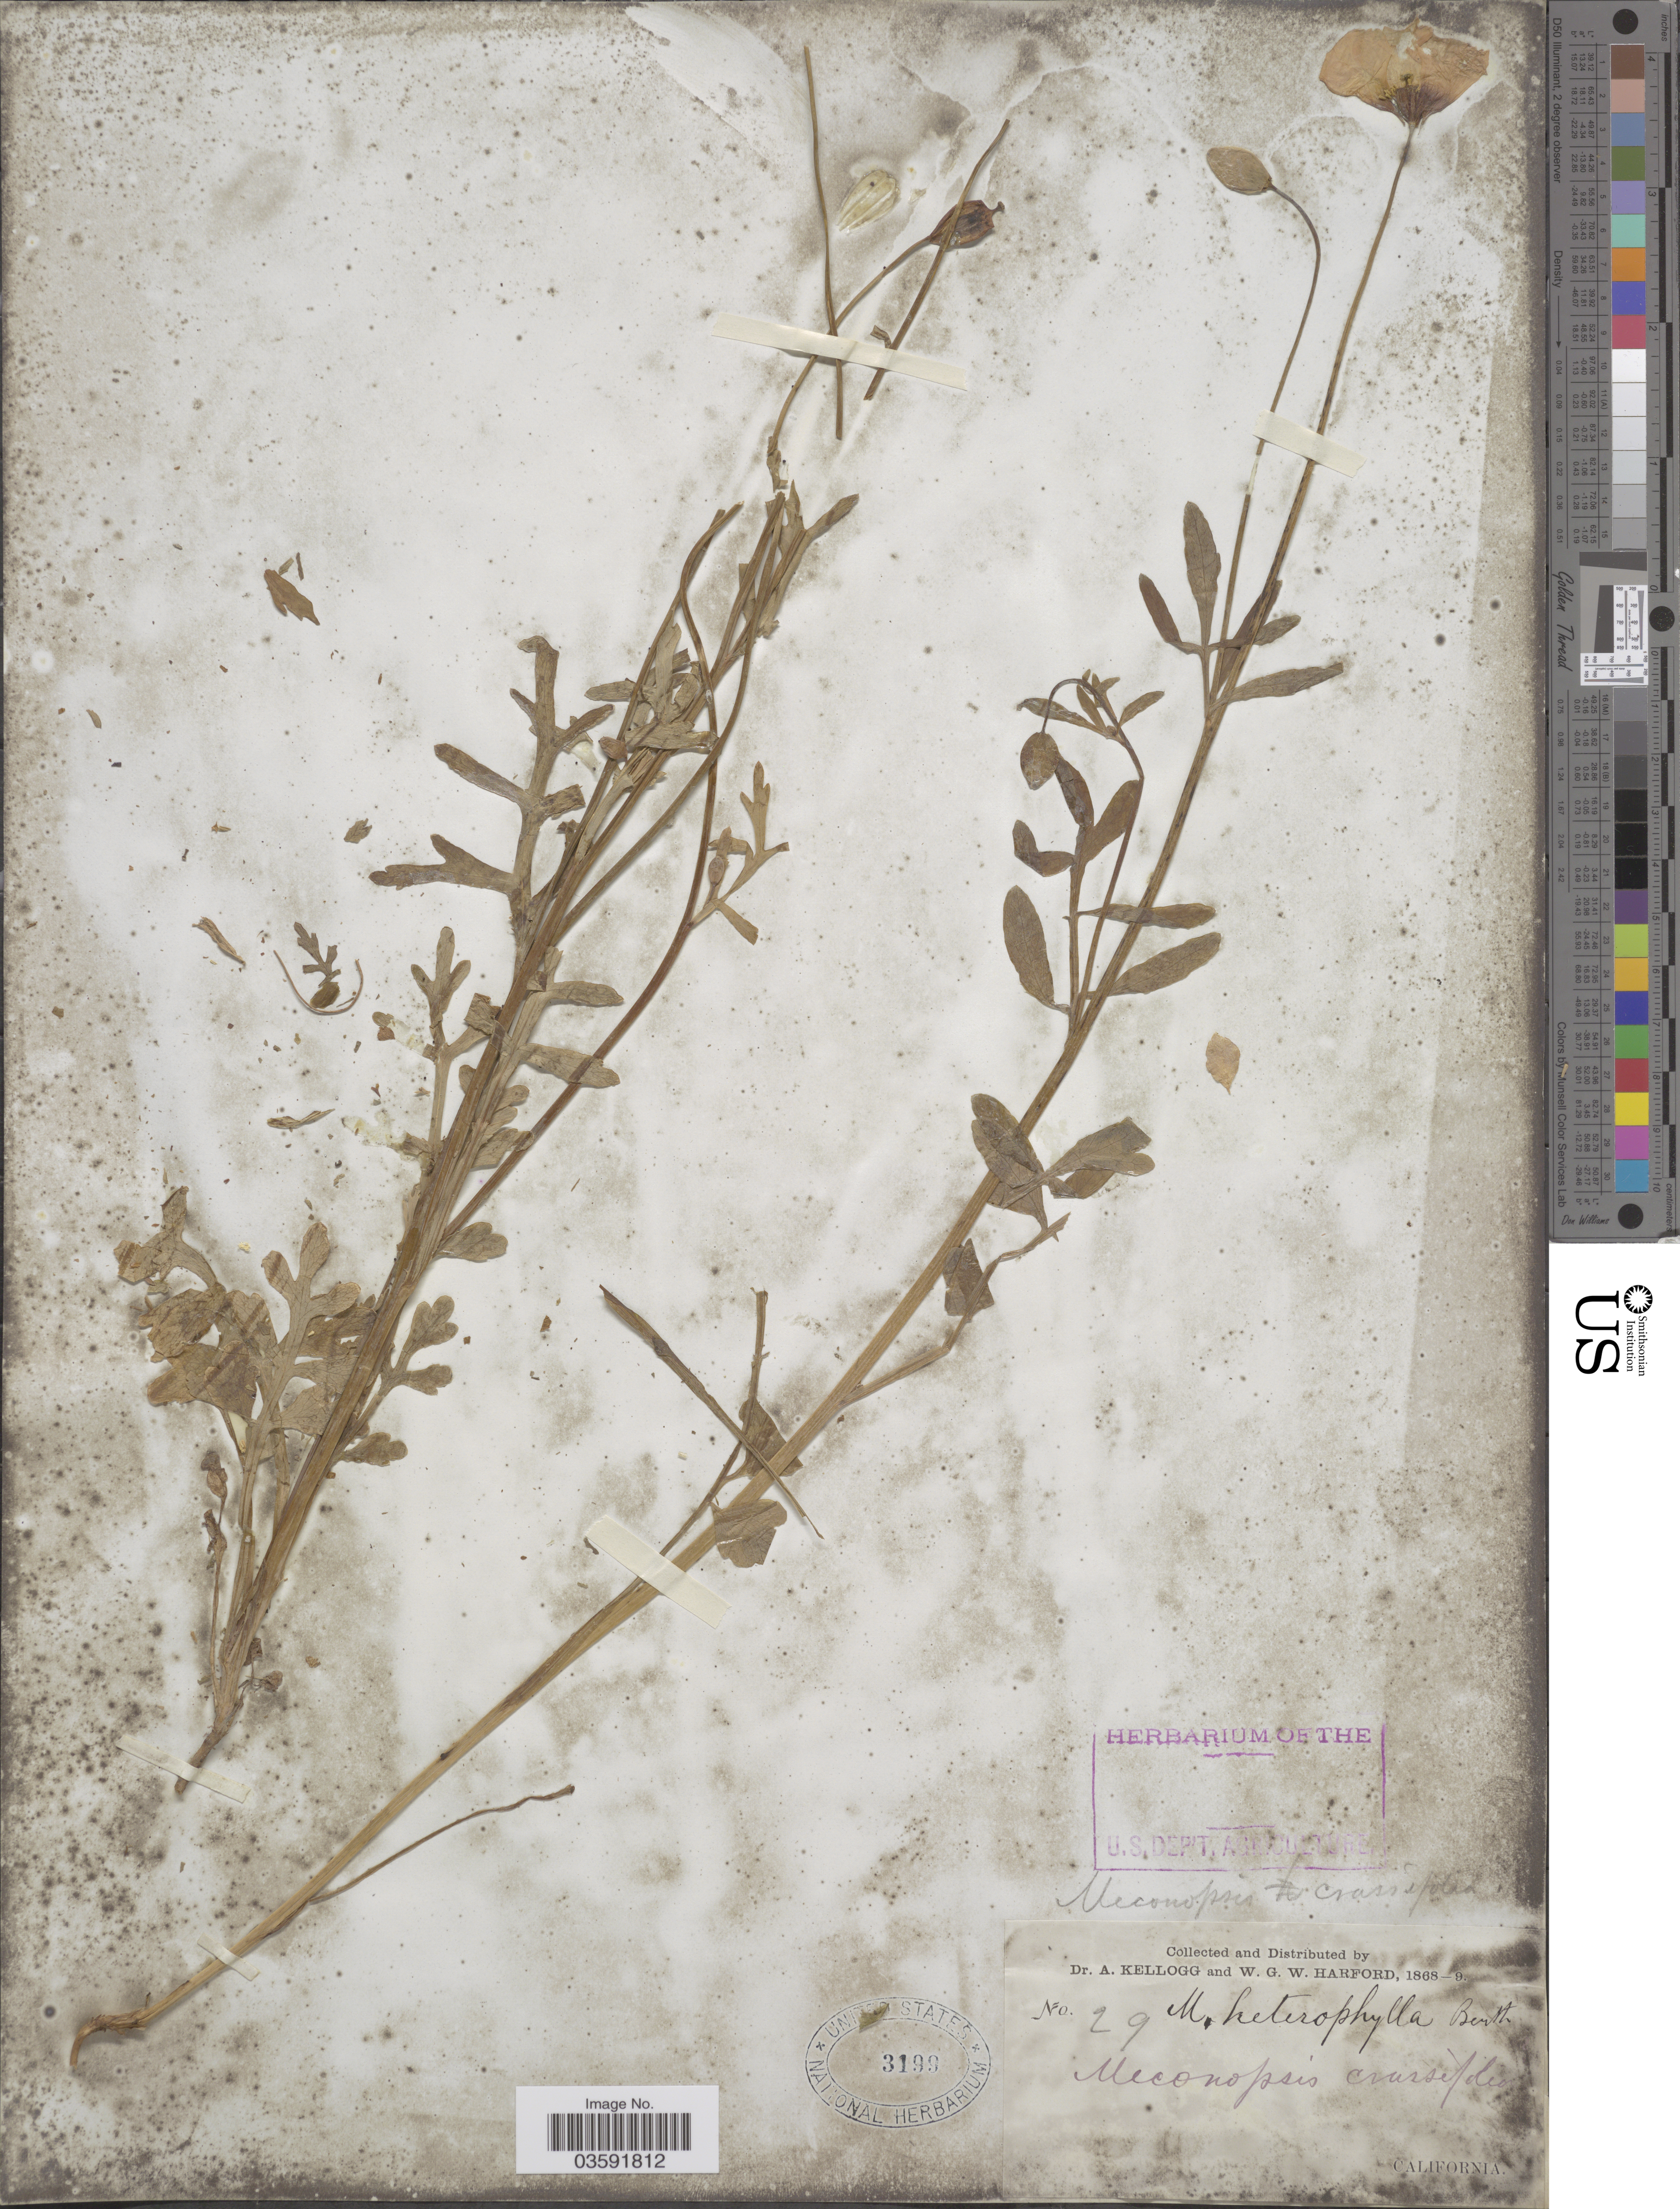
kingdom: Plantae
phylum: Tracheophyta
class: Magnoliopsida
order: Ranunculales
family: Papaveraceae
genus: Papaver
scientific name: Papaver heterophyllum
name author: (Benth.) Greene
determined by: Strong, M. T., (US), Smithsonian Institution - National Museum of Natural History (UNITED STATES)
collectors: A. Kellogg & W. G. W. Harford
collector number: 29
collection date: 1868/1869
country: United States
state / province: California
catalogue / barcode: US 3199